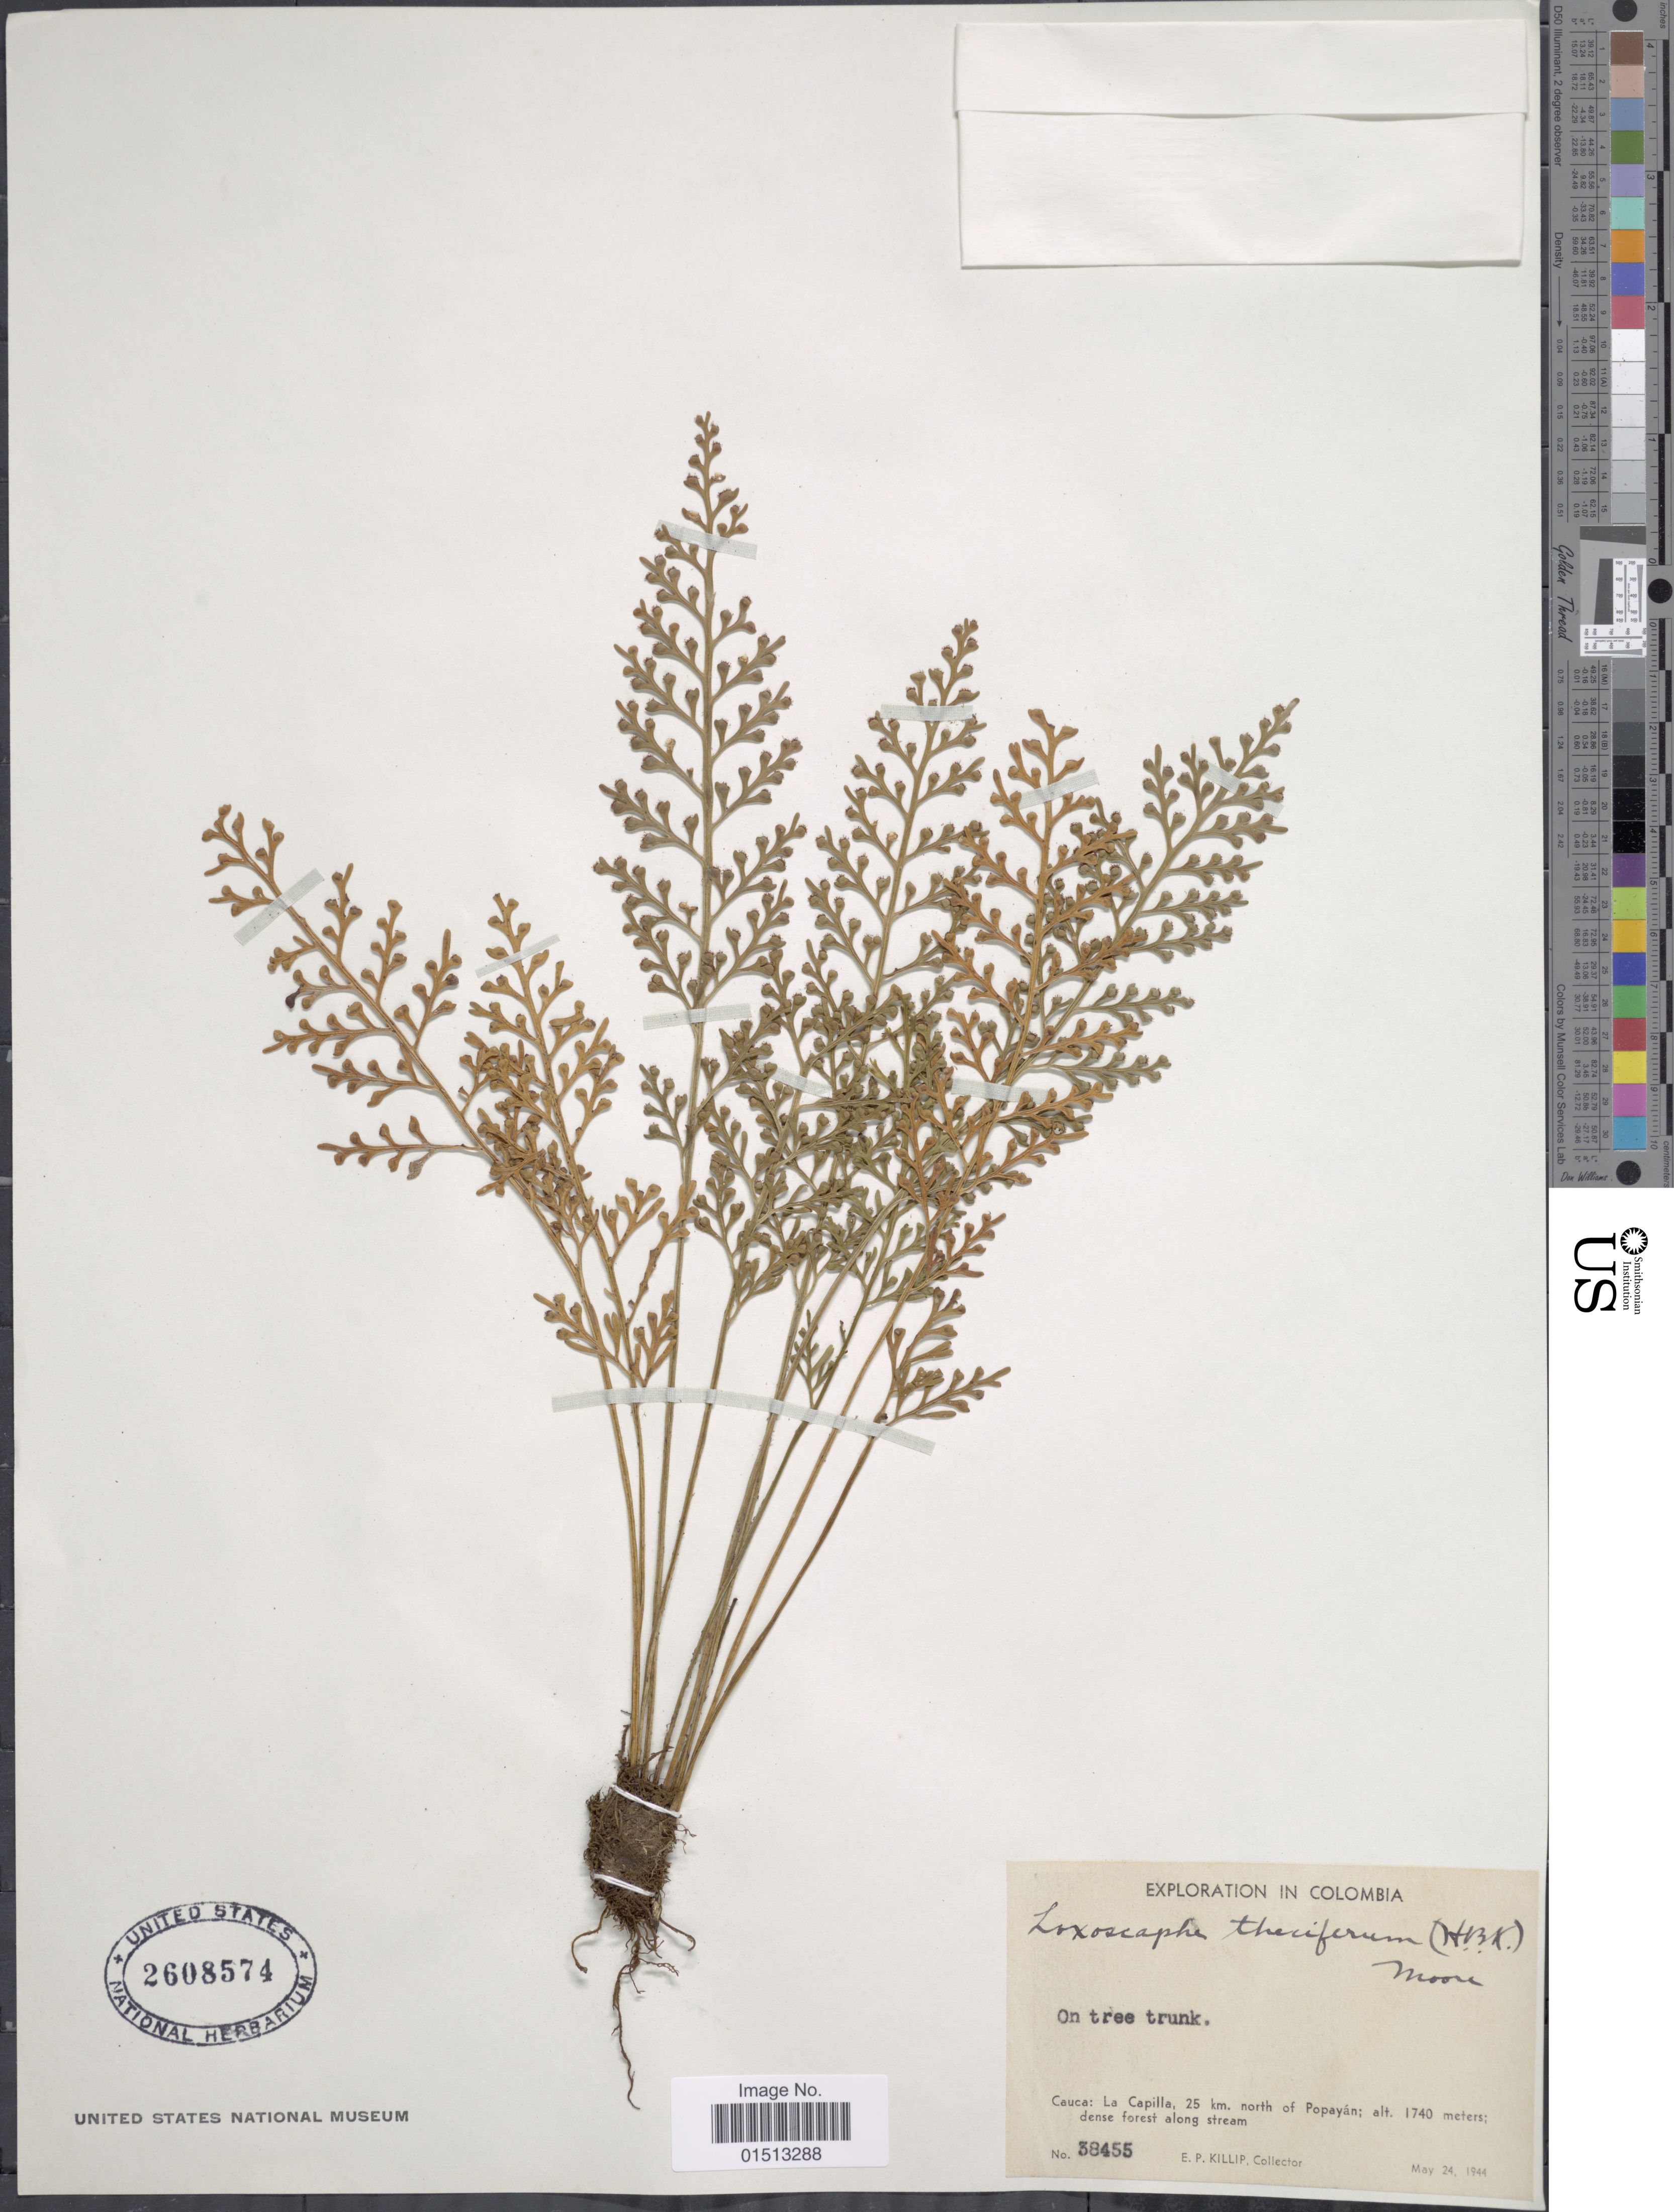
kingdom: Plantae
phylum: Tracheophyta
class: Polypodiopsida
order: Polypodiales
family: Aspleniaceae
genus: Asplenium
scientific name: Asplenium theciferum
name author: (Kunth) Mett.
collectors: E. P. Killip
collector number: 38455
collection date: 1944-05-24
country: Colombia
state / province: Cauca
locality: La Capilla, 25 km. north of Popayán.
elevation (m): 1740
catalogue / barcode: US 2608574